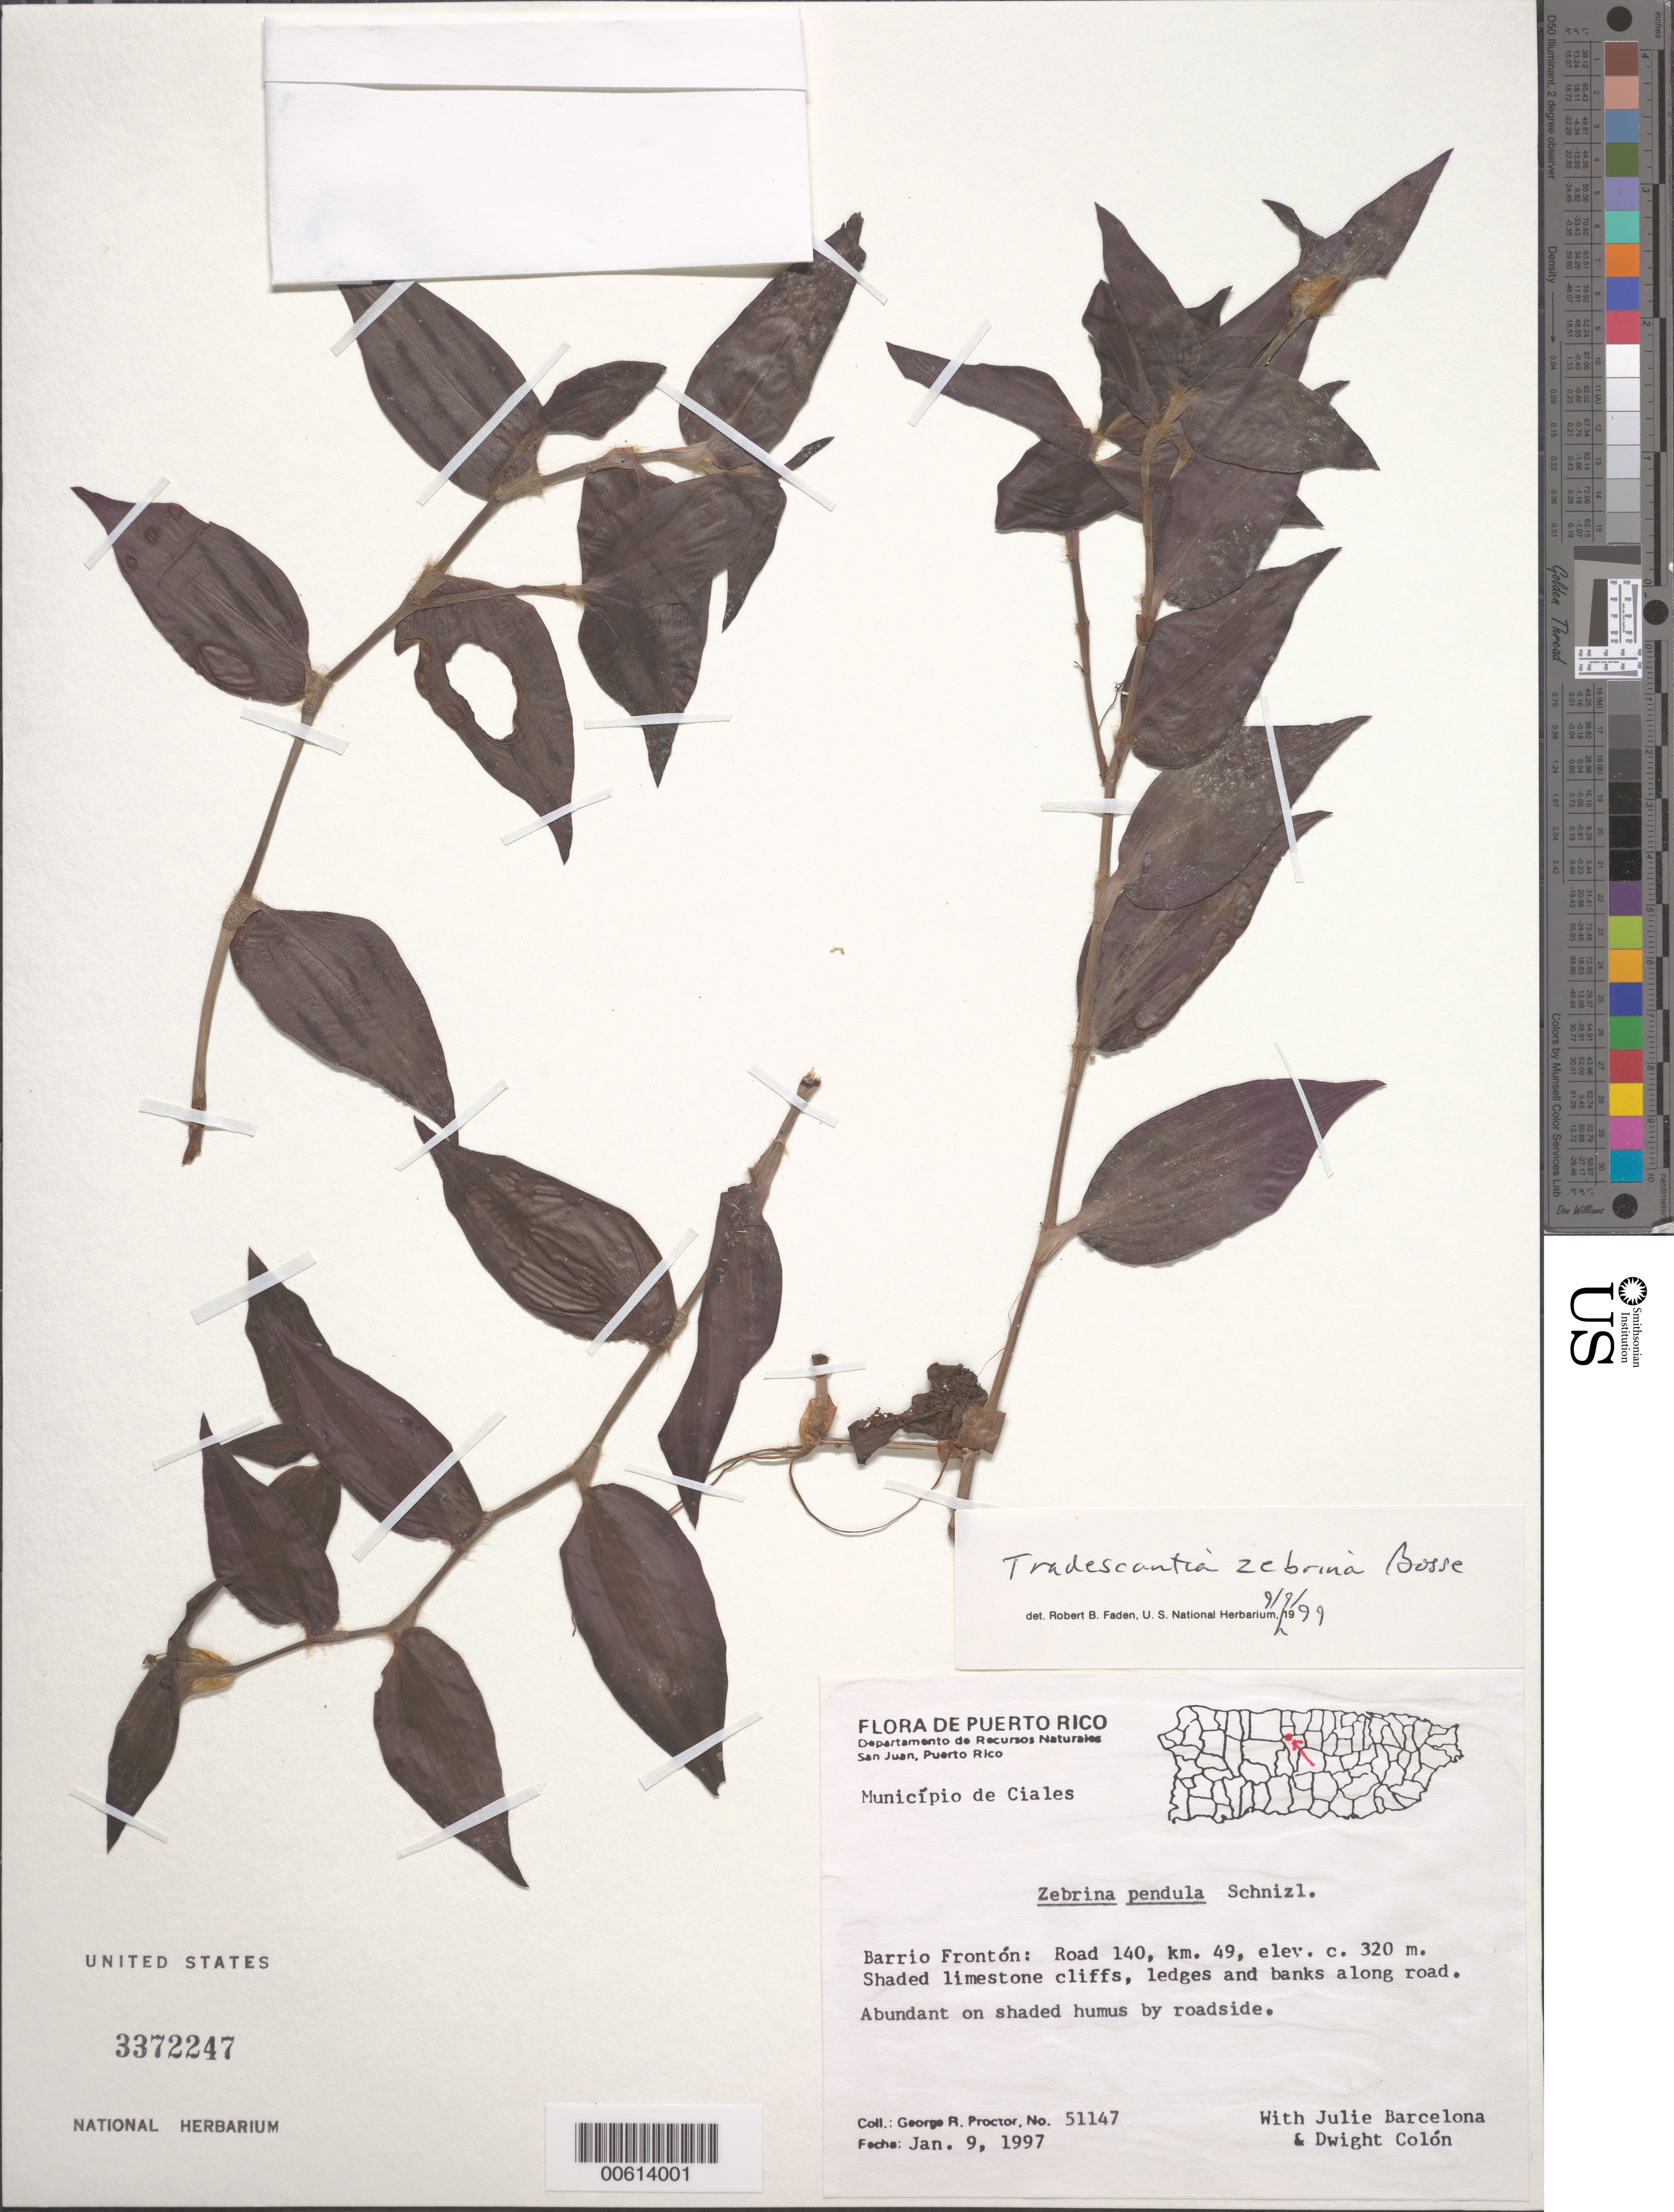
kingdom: Plantae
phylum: Tracheophyta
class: Liliopsida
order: Commelinales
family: Commelinaceae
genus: Tradescantia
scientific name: Tradescantia zebrina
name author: Bosse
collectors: G. R. Proctor, J. Barcelona & D. Colon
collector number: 51147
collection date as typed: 09 Jan 1997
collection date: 1997-01-09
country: Puerto Rico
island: Greater Antilles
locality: Barrio fronton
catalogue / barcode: US 3372247